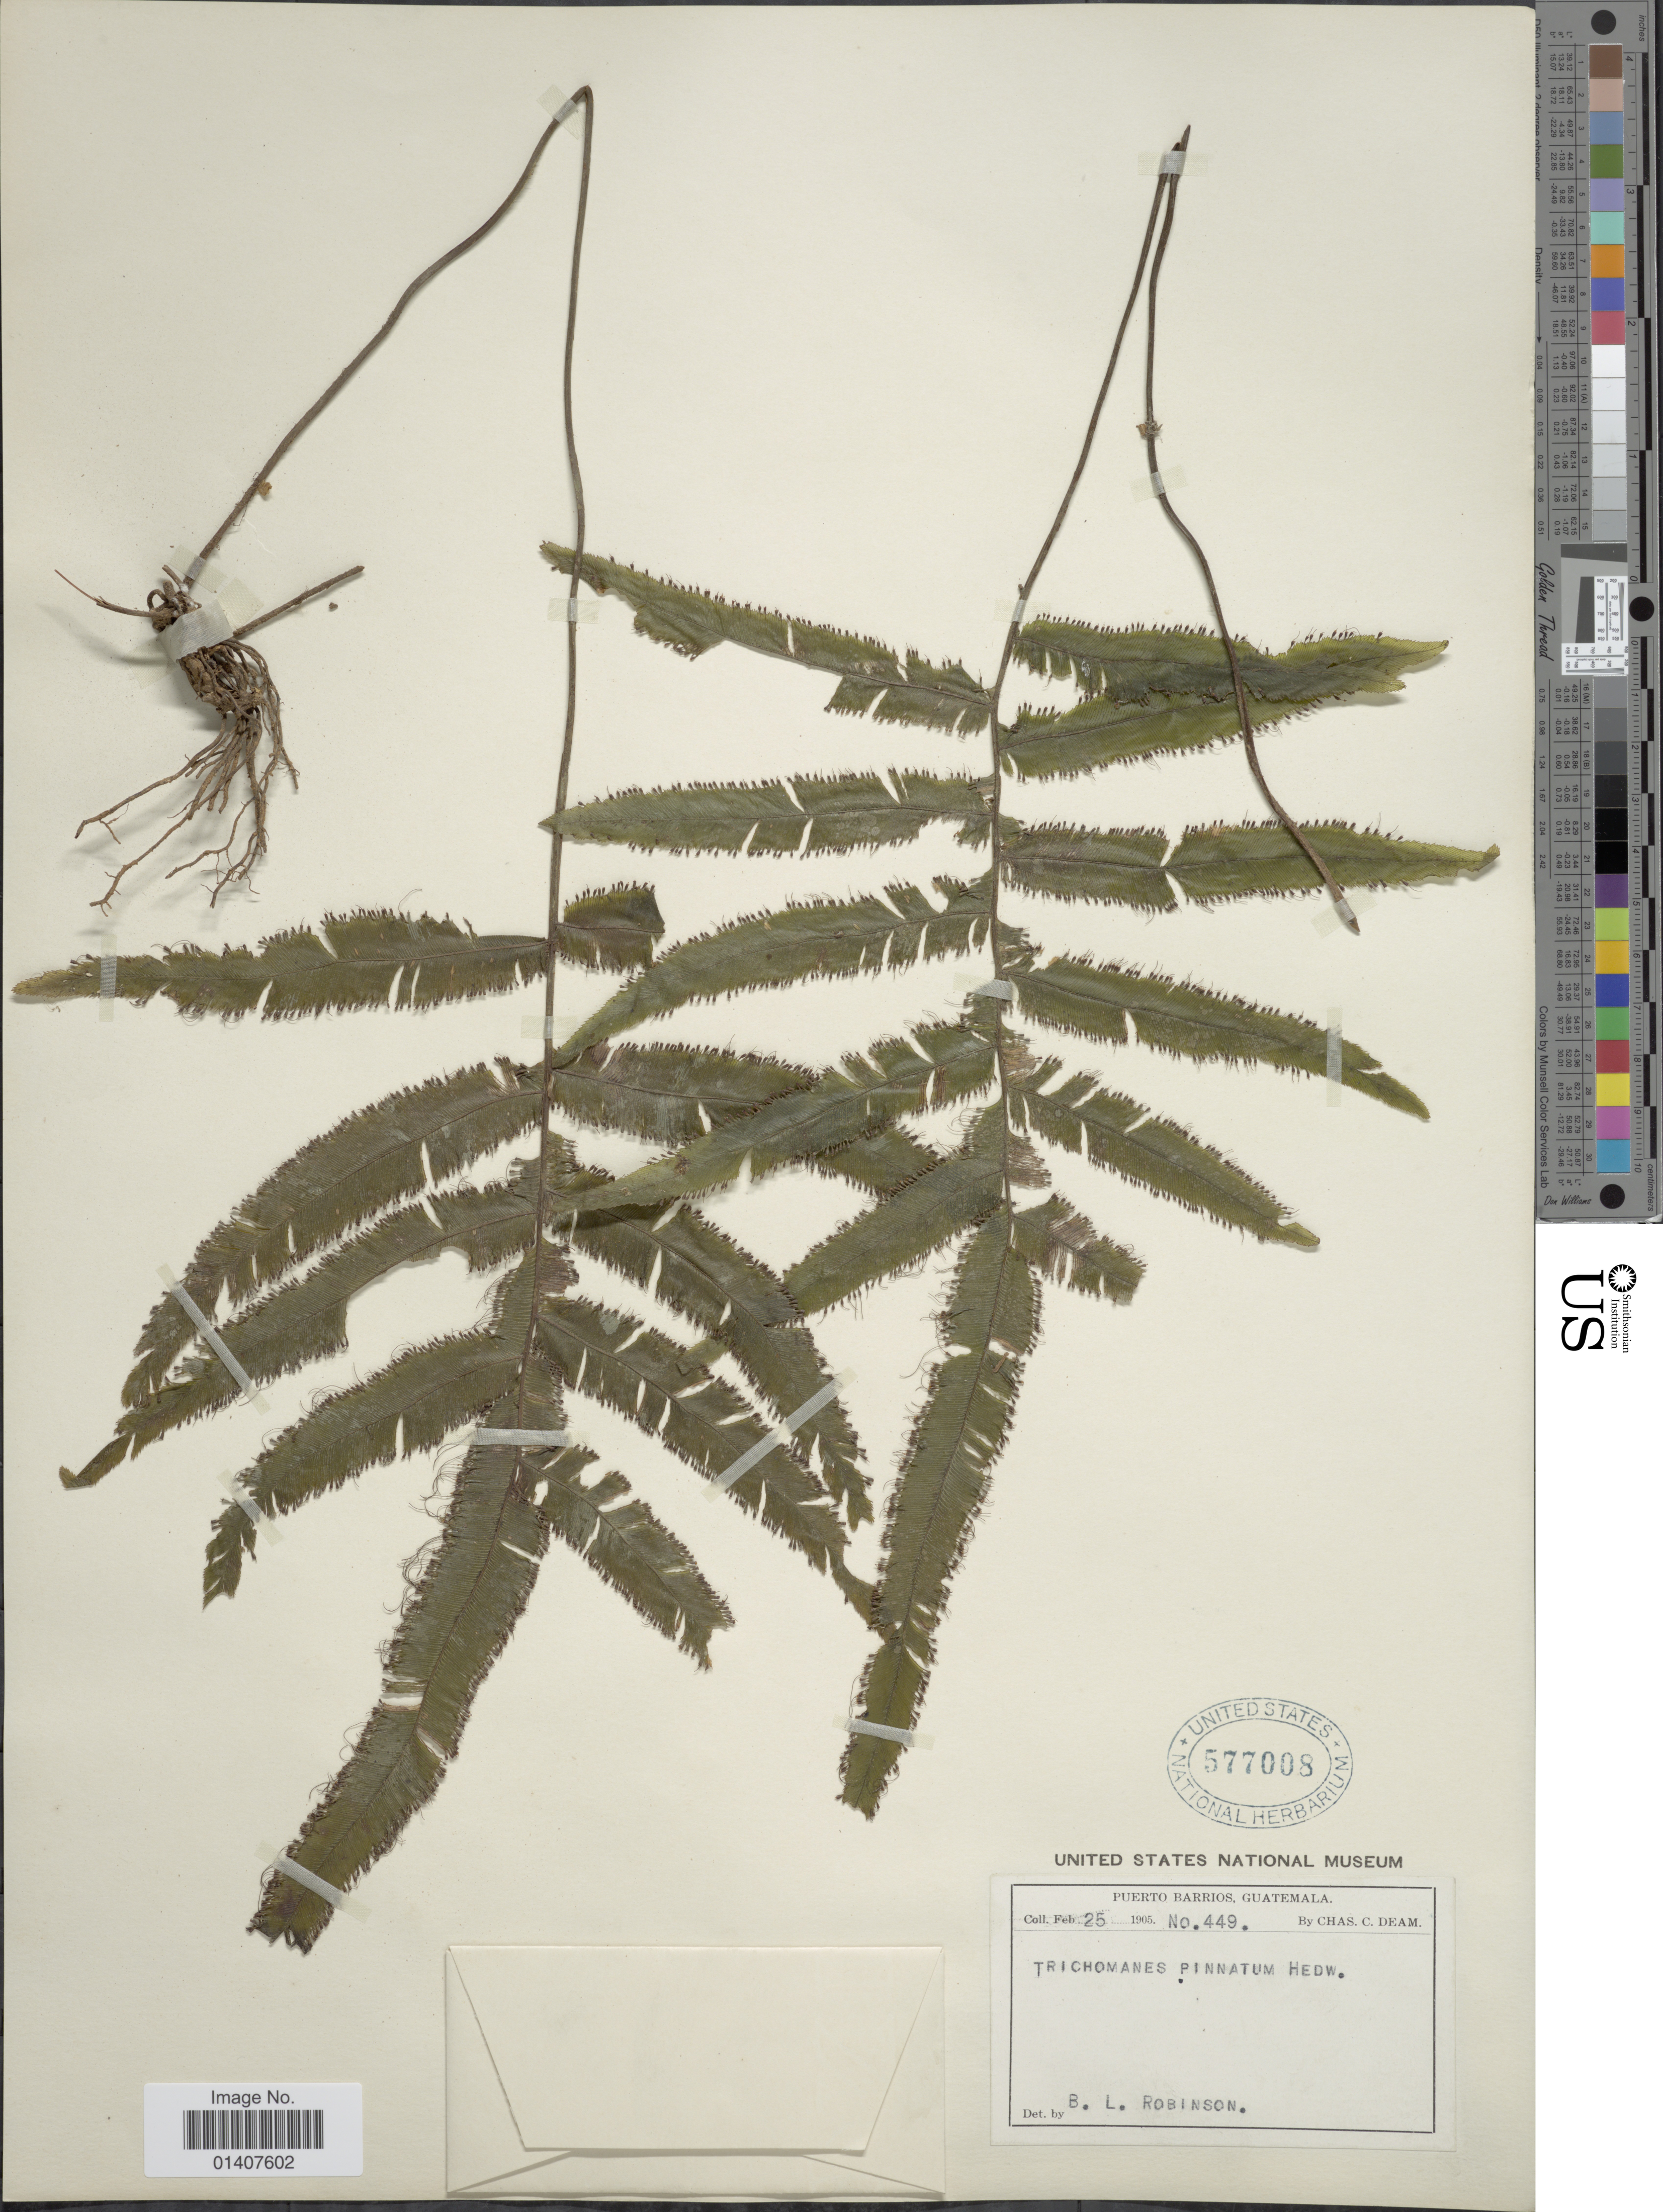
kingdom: Plantae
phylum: Tracheophyta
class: Polypodiopsida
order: Hymenophyllales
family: Hymenophyllaceae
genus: Trichomanes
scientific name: Trichomanes pinnatum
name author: Hedw.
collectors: C. C. Deam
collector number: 449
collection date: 1905-02-25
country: Guatemala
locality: Puerto Barrios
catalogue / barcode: US 577008